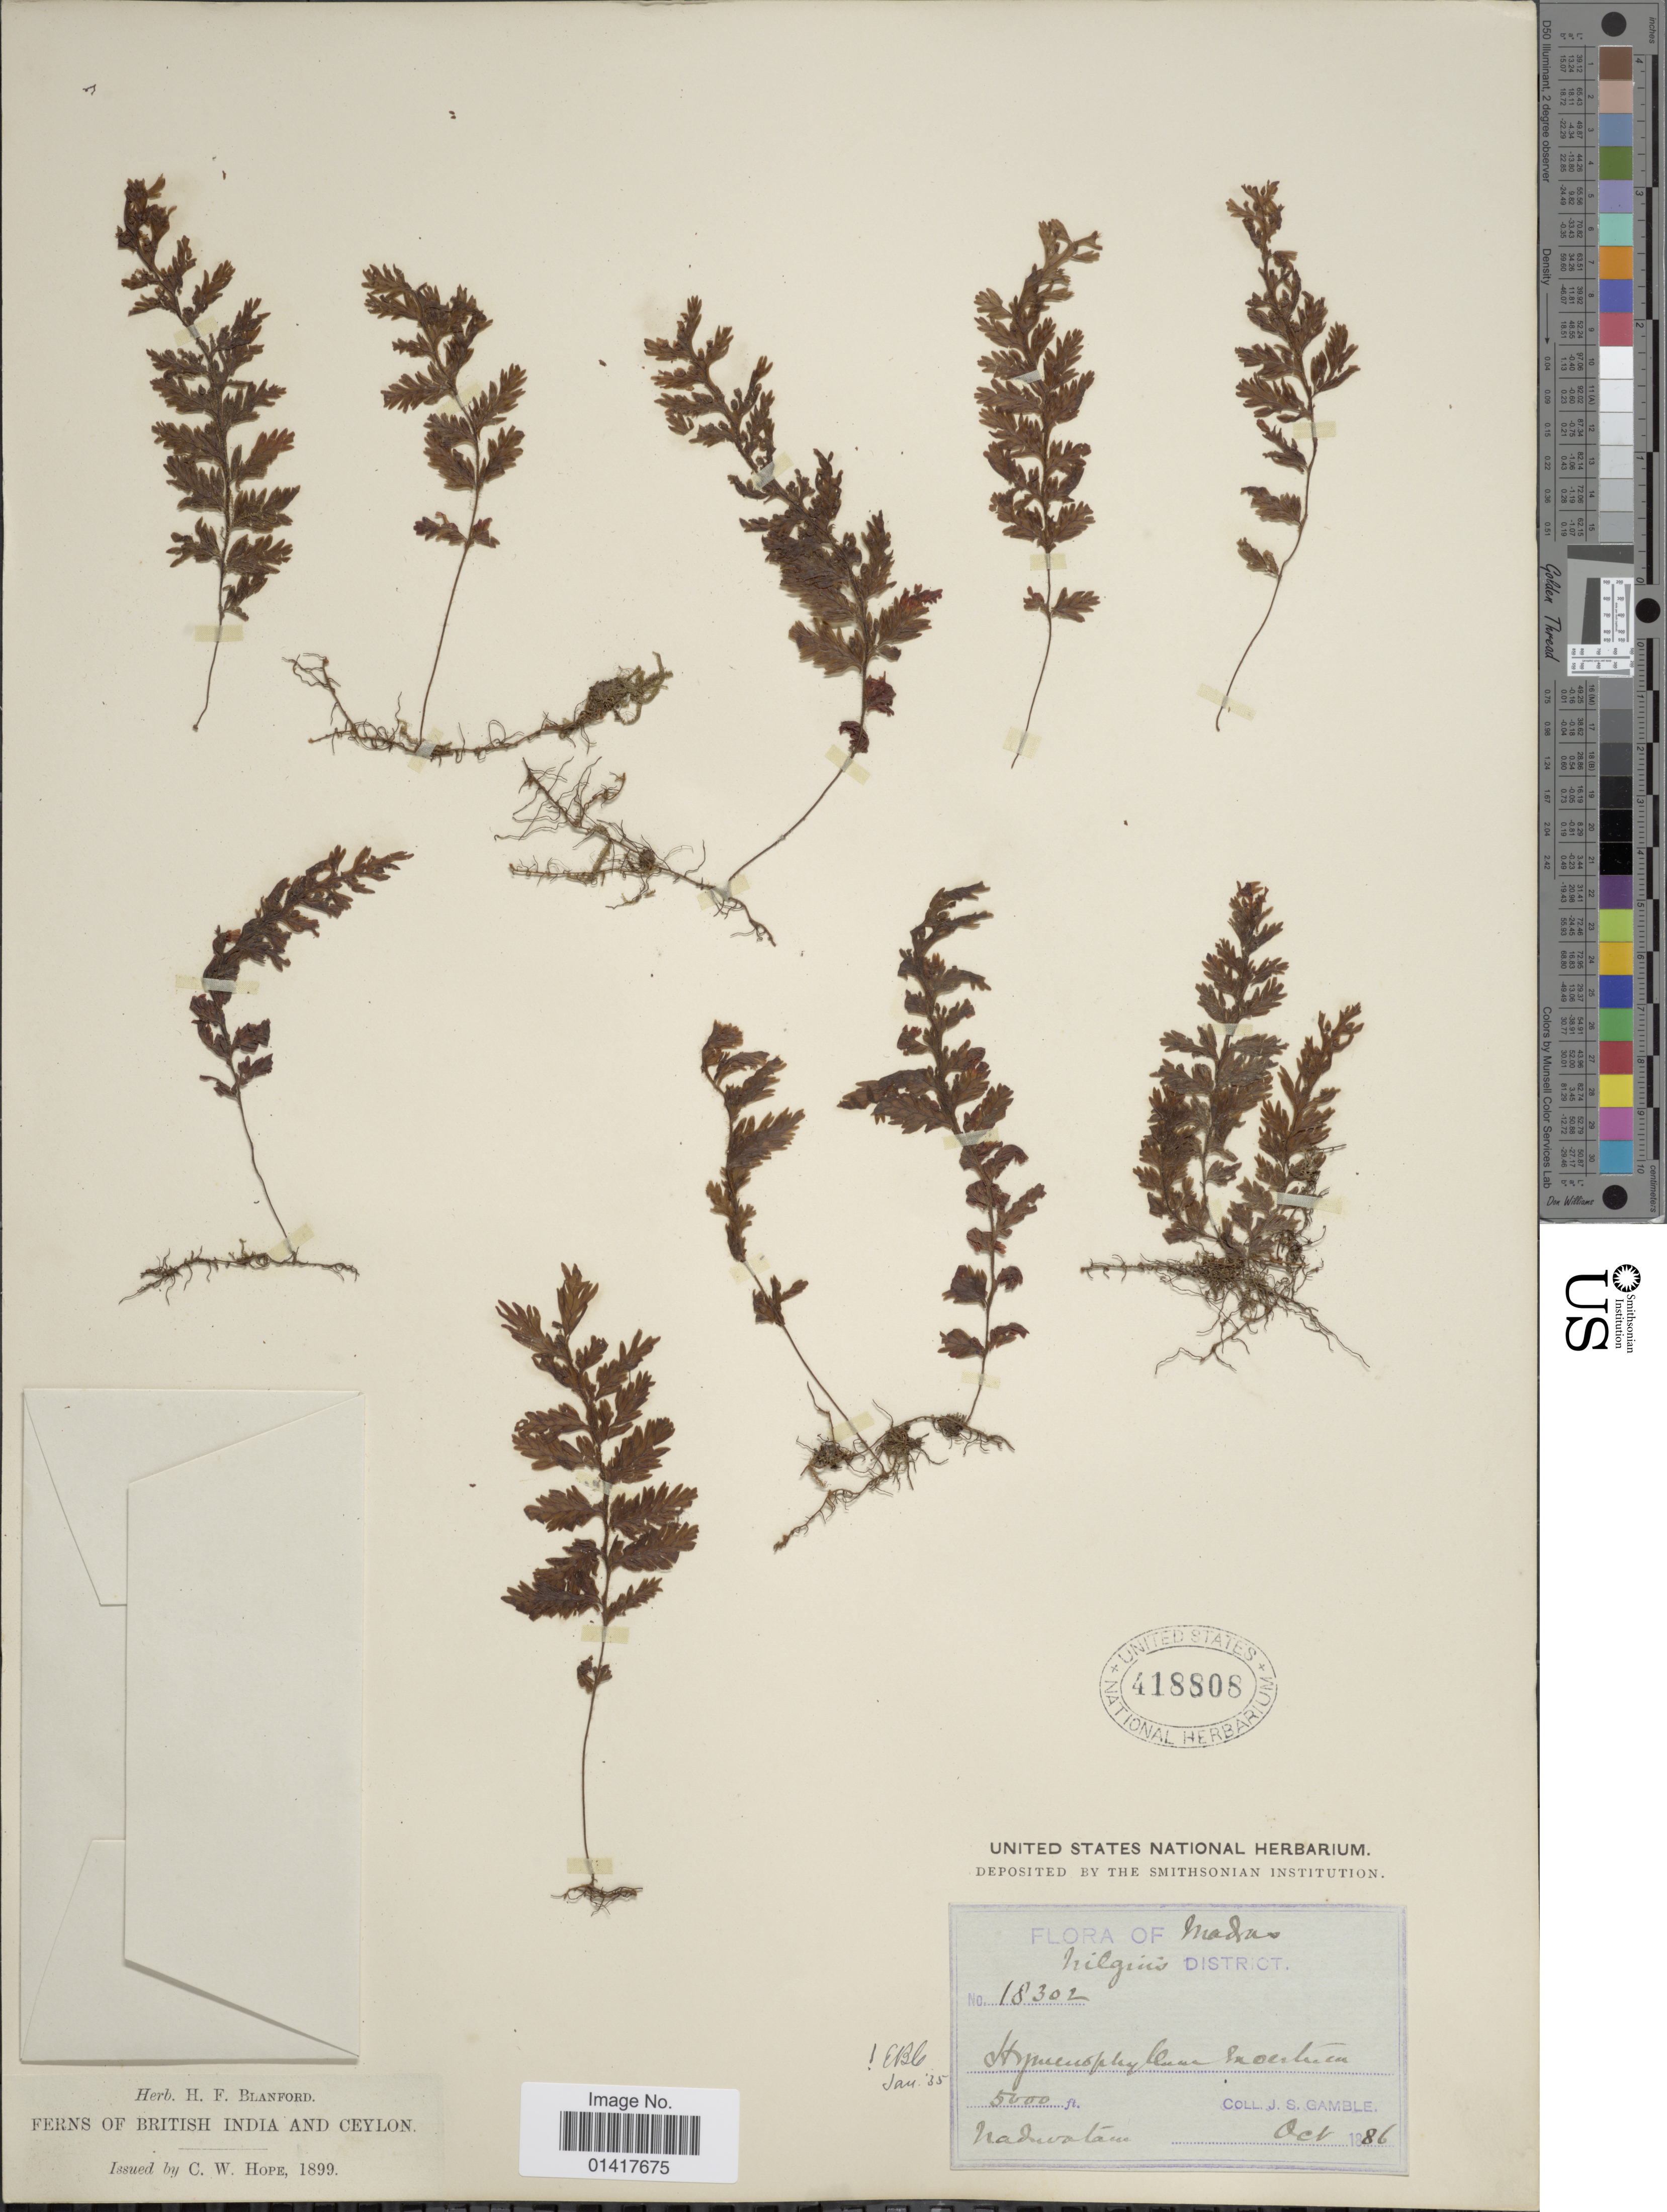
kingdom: Plantae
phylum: Tracheophyta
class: Polypodiopsida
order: Hymenophyllales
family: Hymenophyllaceae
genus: Hymenophyllum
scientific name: Hymenophyllum exsertum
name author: Wall. ex Hook.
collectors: J. S. Gamble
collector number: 18302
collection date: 1886-10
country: India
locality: Madras, Nilgiris District, Naduvatam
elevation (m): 1524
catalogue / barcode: US 418808